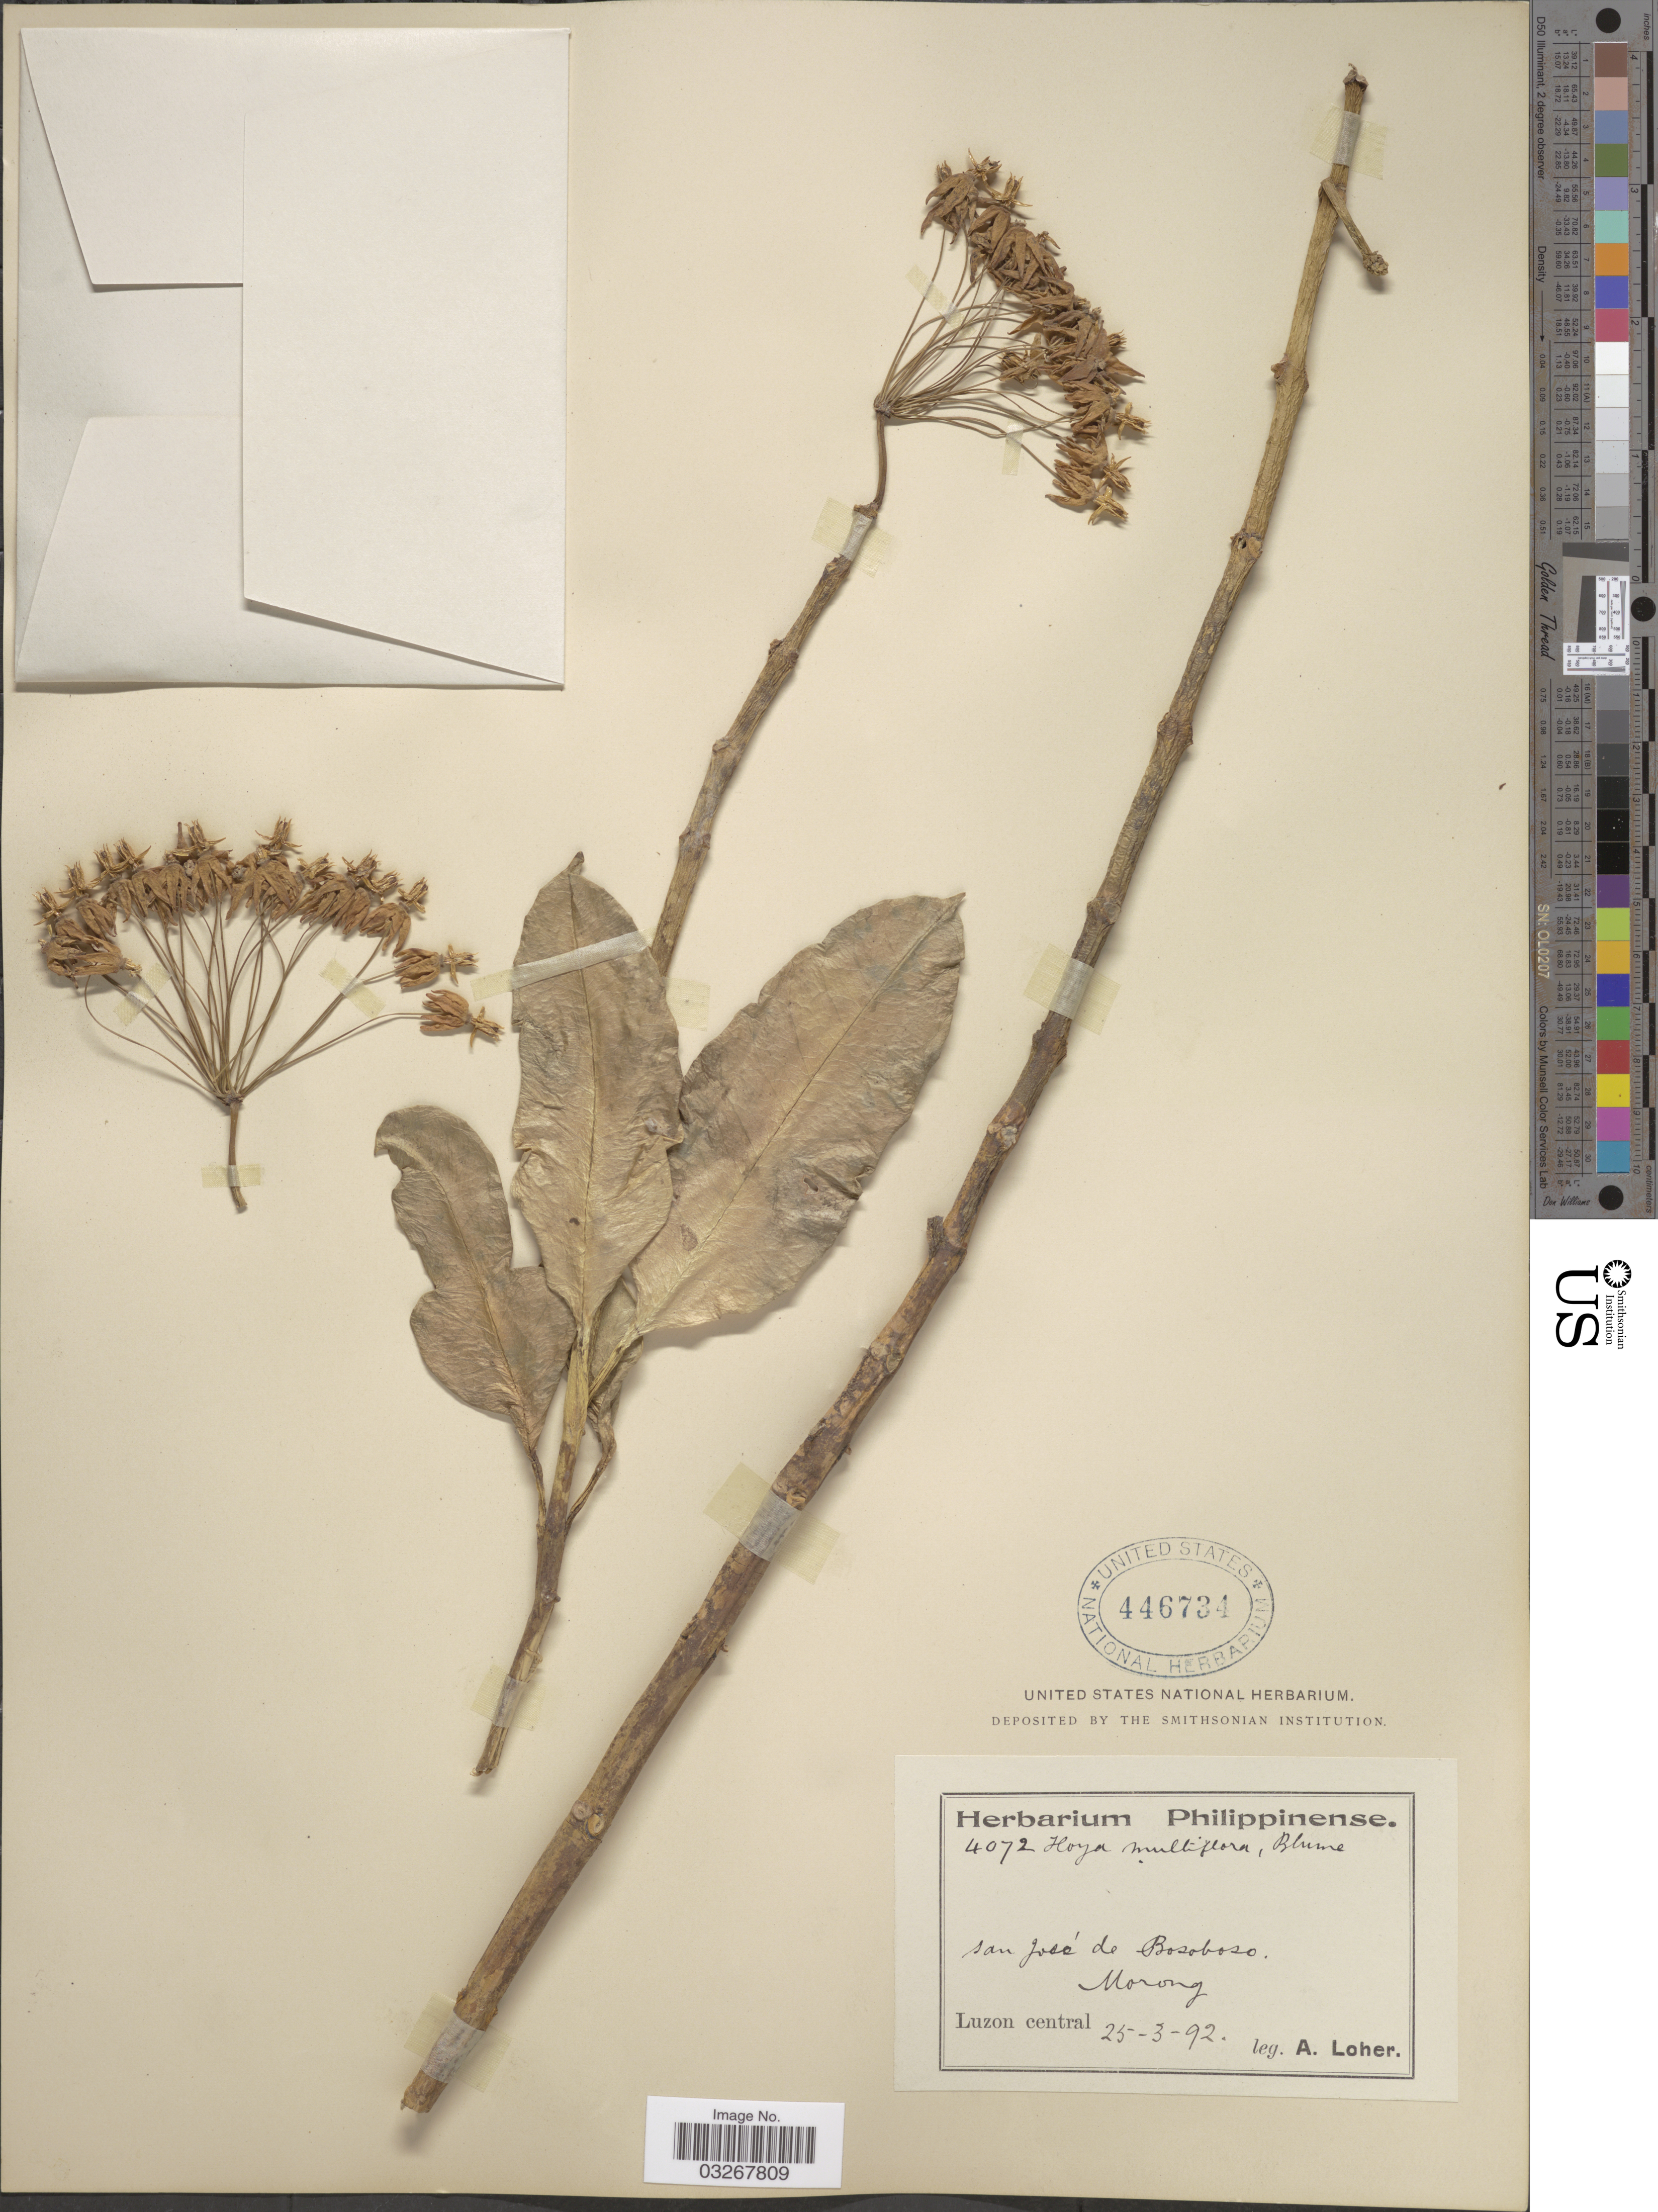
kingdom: Plantae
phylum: Tracheophyta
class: Magnoliopsida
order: Gentianales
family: Apocynaceae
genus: Centrostemma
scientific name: Centrostemma multiflorum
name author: (Blume) Decne.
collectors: A. Loher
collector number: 4072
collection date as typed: Transcribed d/m/y: 25/3/92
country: Philippines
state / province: Central Luzon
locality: San José de Bosoboso. Morong. Luzon central.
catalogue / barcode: US 446734